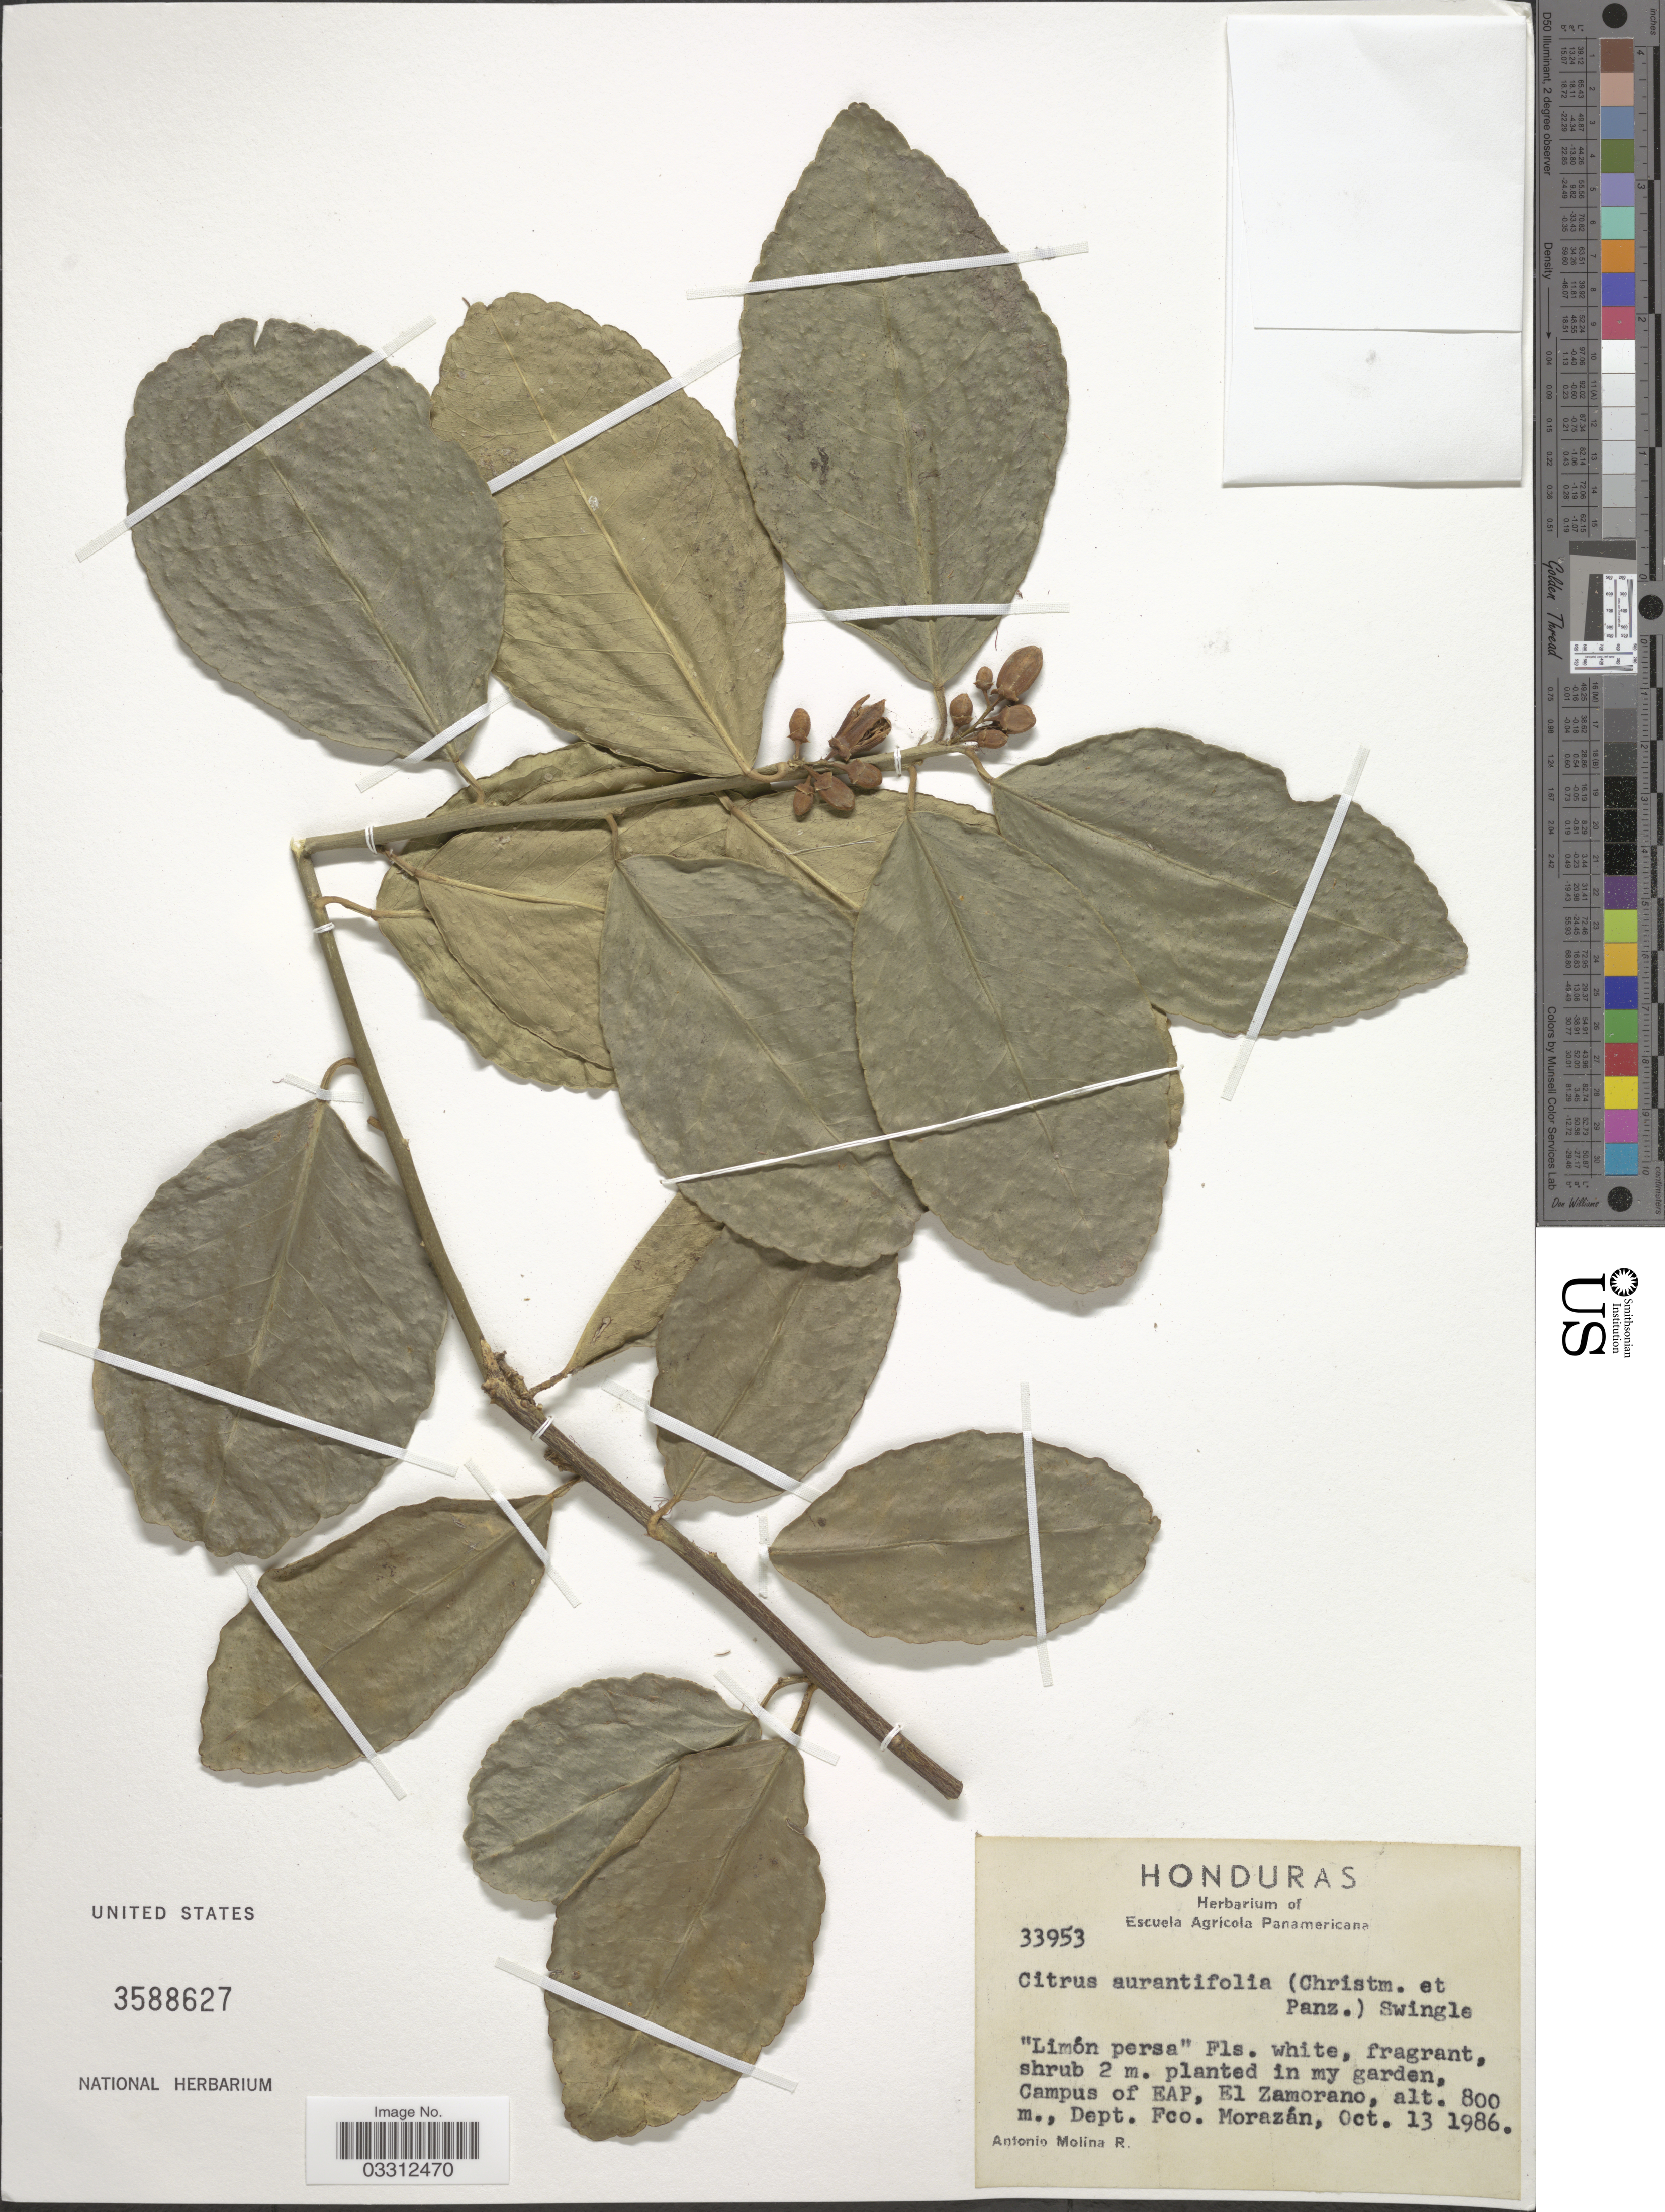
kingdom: Plantae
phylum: Tracheophyta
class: Magnoliopsida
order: Sapindales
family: Rutaceae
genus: Citrus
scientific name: Citrus x aurantifolia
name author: (Christm.) Swingle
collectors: A. Molina R.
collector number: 33953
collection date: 1986-10-13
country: Honduras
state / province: Fco. Morazán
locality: Campus of EAP, El Zamorano, Dept. Fco. Morazán.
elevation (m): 800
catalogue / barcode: US 3588627